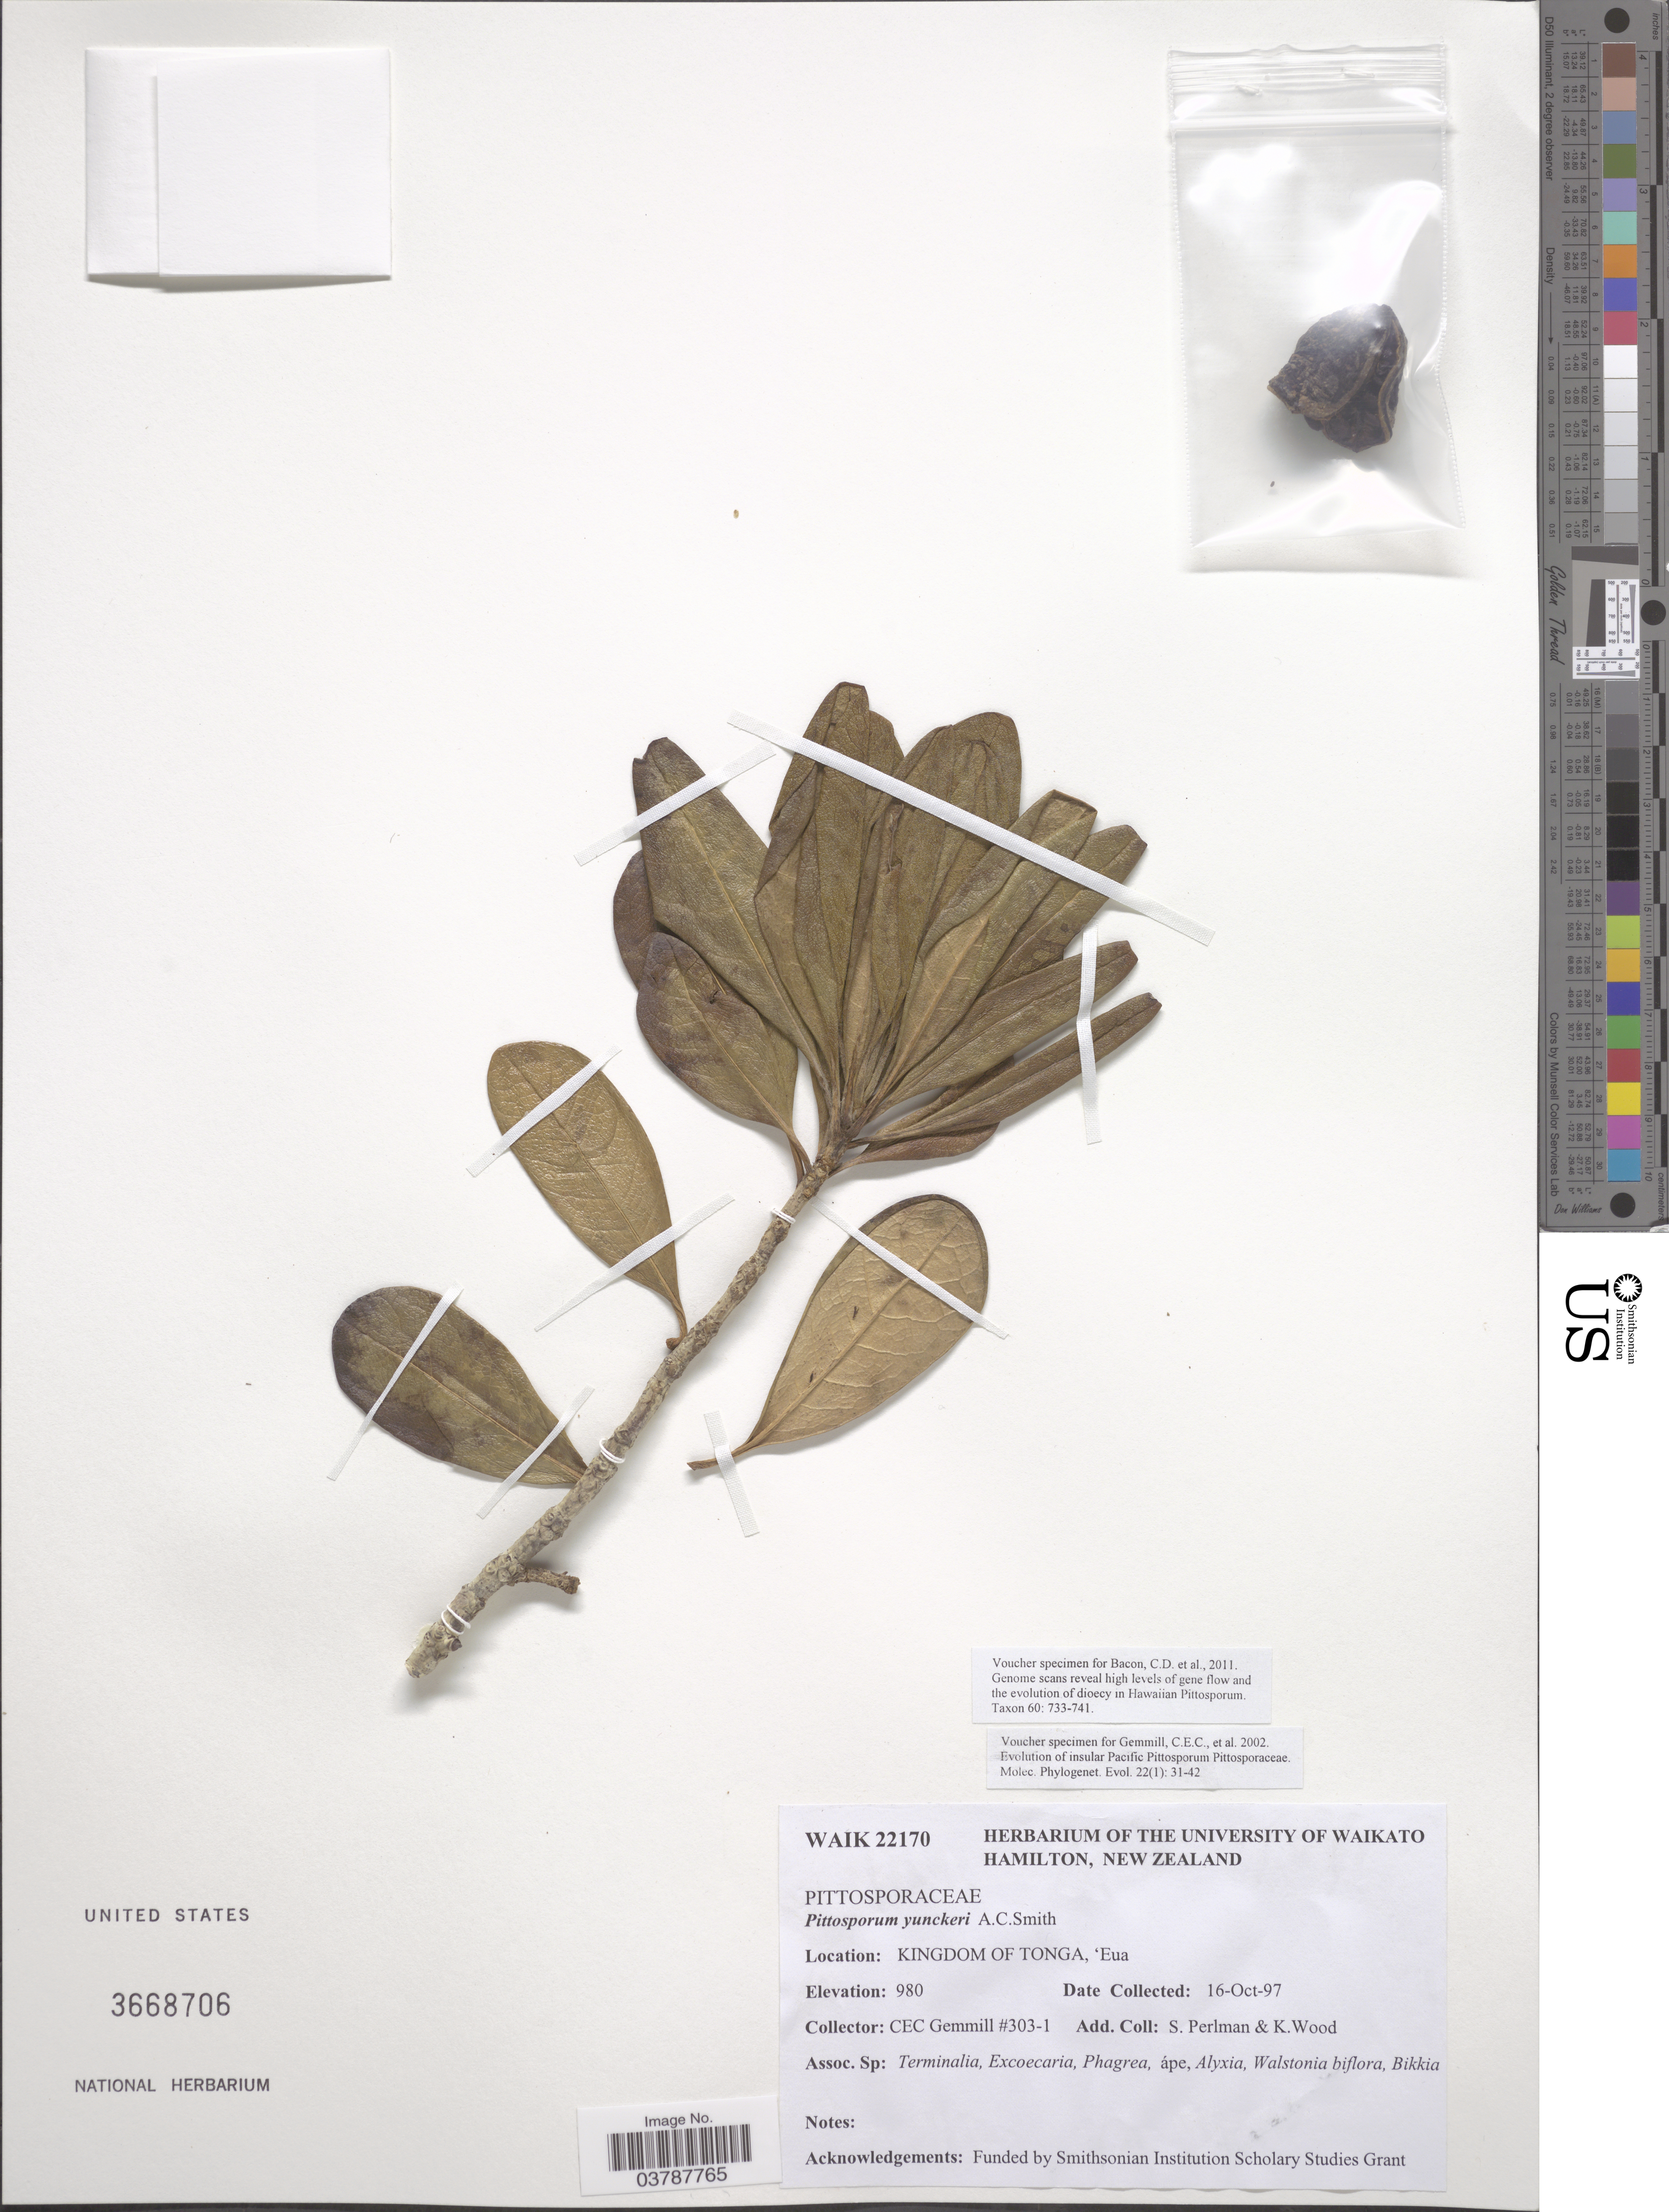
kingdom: Plantae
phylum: Tracheophyta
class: Magnoliopsida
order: Apiales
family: Pittosporaceae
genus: Pittosporum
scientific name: Pittosporum yunckeri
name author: A.C. Sm.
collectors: C. Gemmill, S. Perlman & K. Wood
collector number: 303-1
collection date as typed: Transcribed d/m/y: 16/10/97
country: Tonga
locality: Kingdom of Tonga, 'Eua.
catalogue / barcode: US 3668706